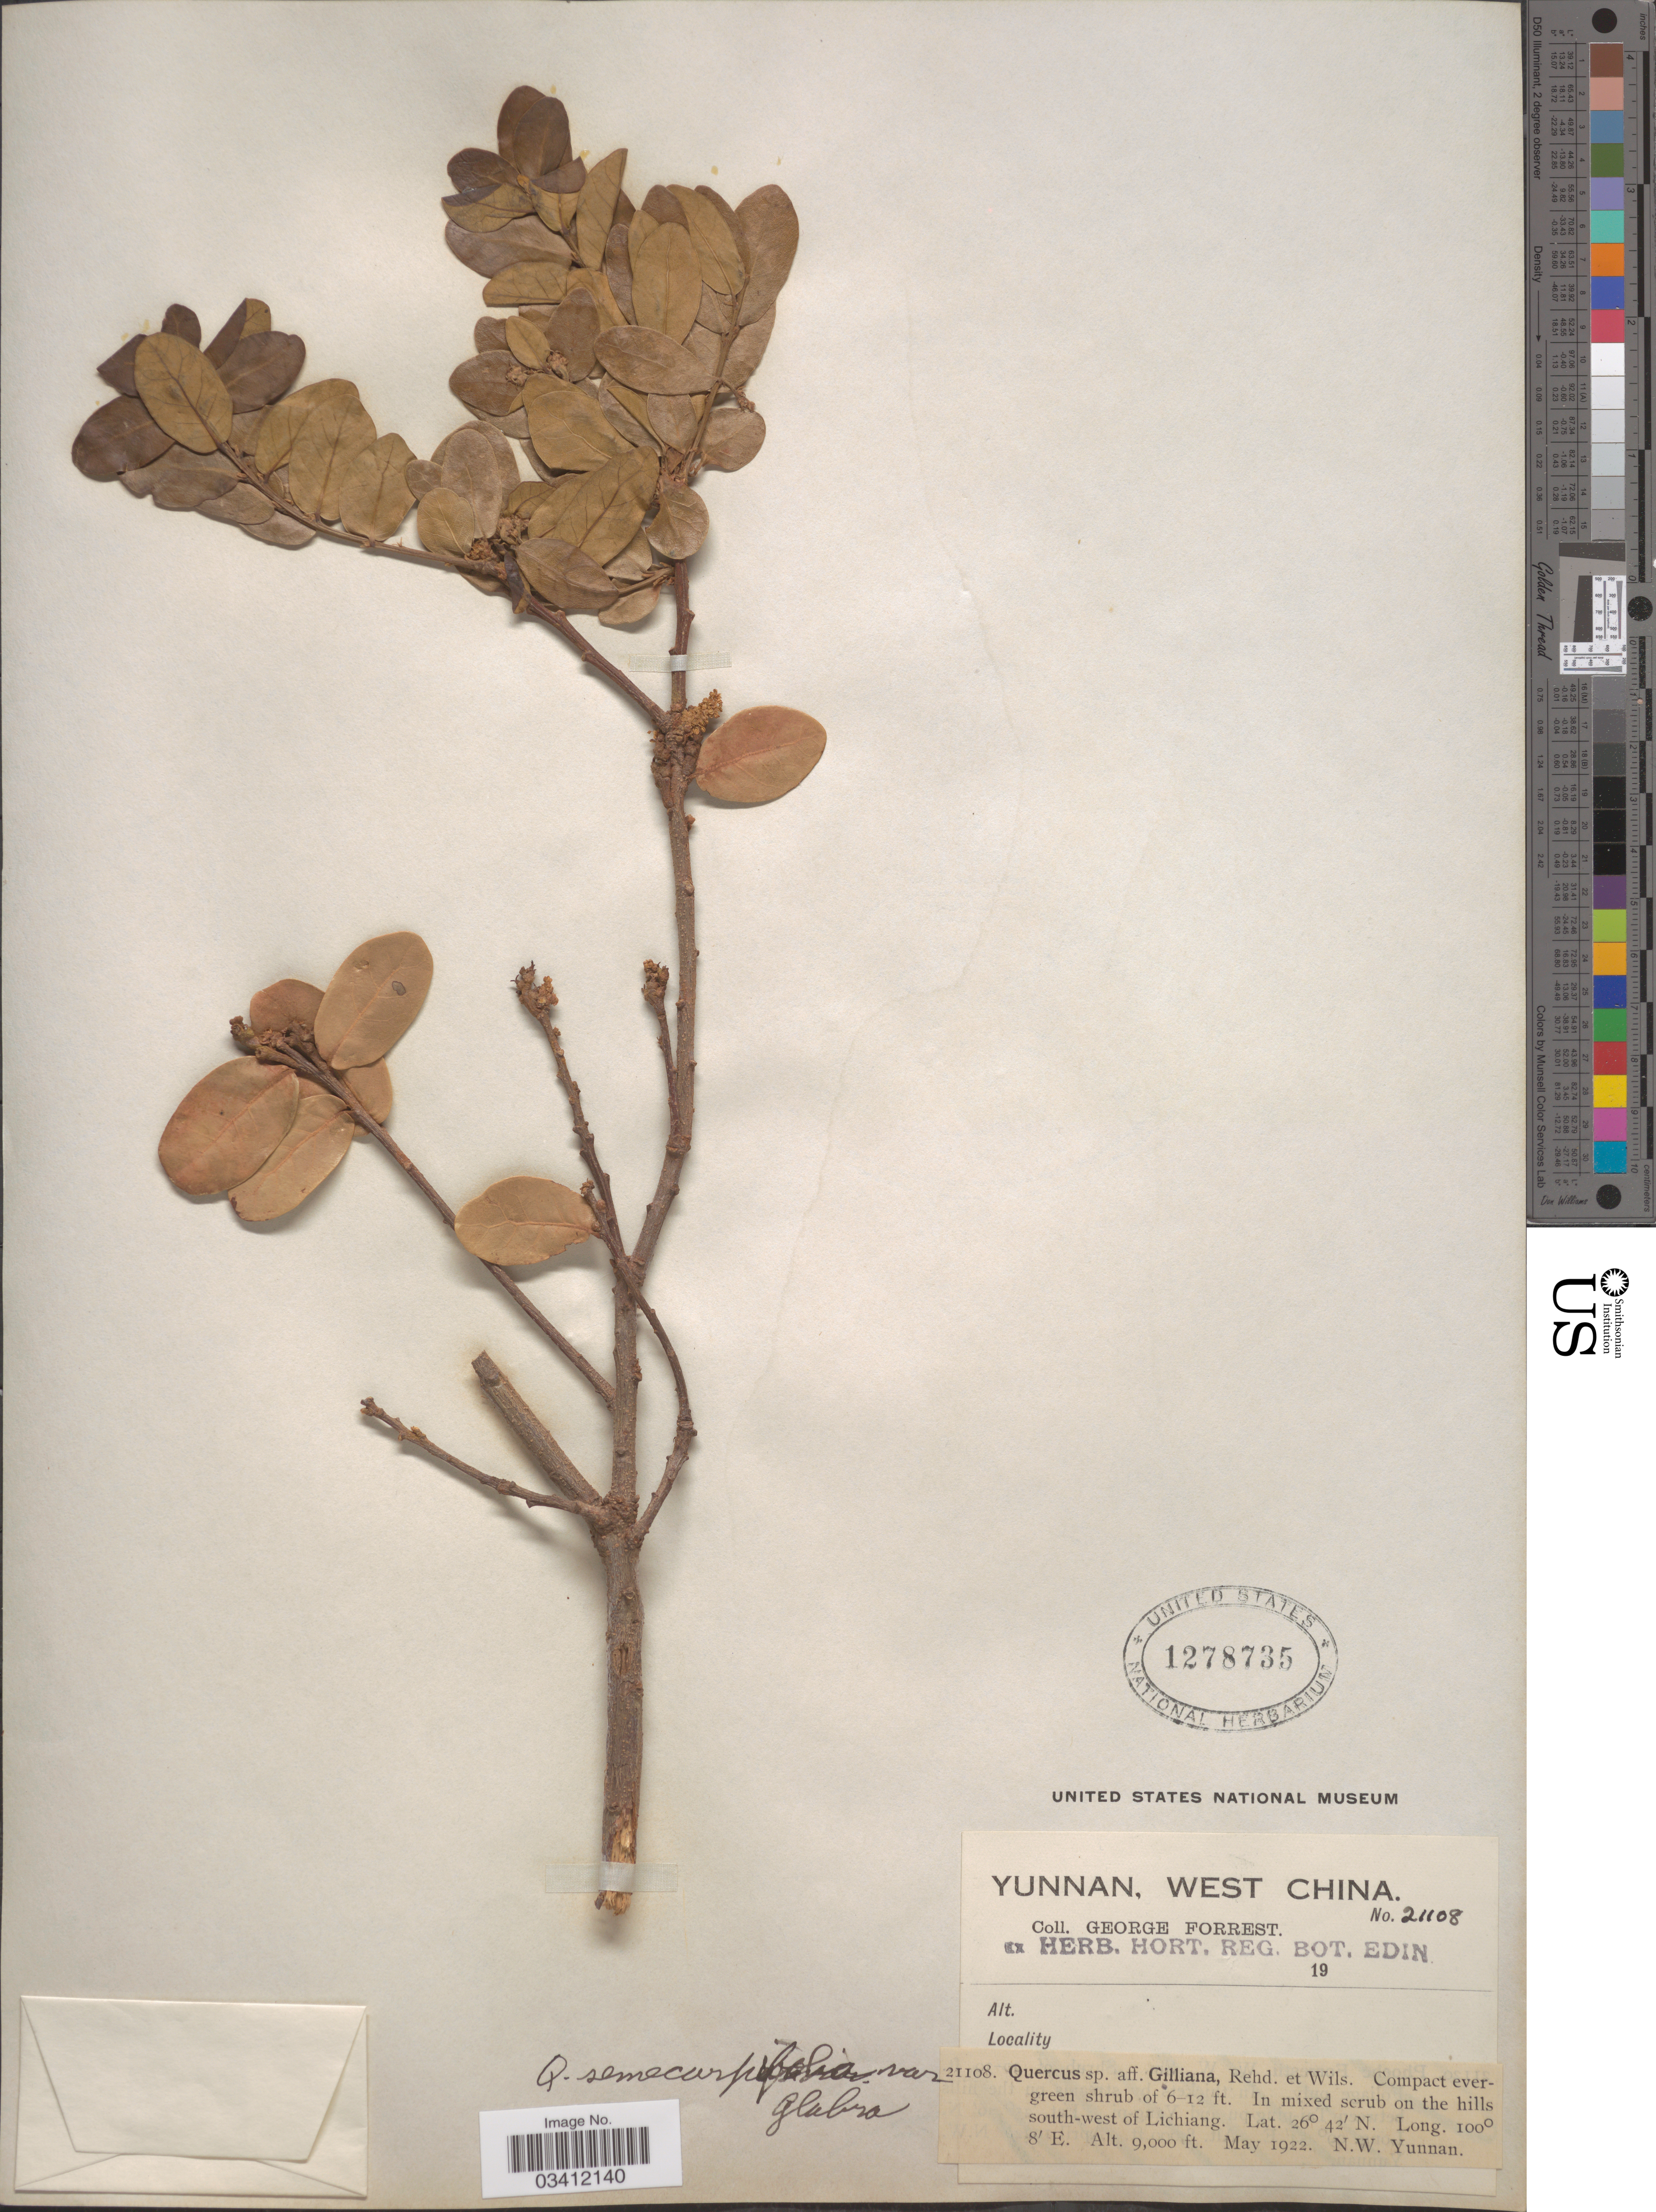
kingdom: Plantae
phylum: Tracheophyta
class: Magnoliopsida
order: Fagales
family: Fagaceae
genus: Quercus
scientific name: Quercus pseudosemecarpifolia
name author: A. Camus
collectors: G. Forrest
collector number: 21108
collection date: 1922-05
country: China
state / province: Yunnan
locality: West China. In mixed scrub on the hills south-west of Lichiang. N.W. Yunnan.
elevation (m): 2743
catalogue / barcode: US 1278735